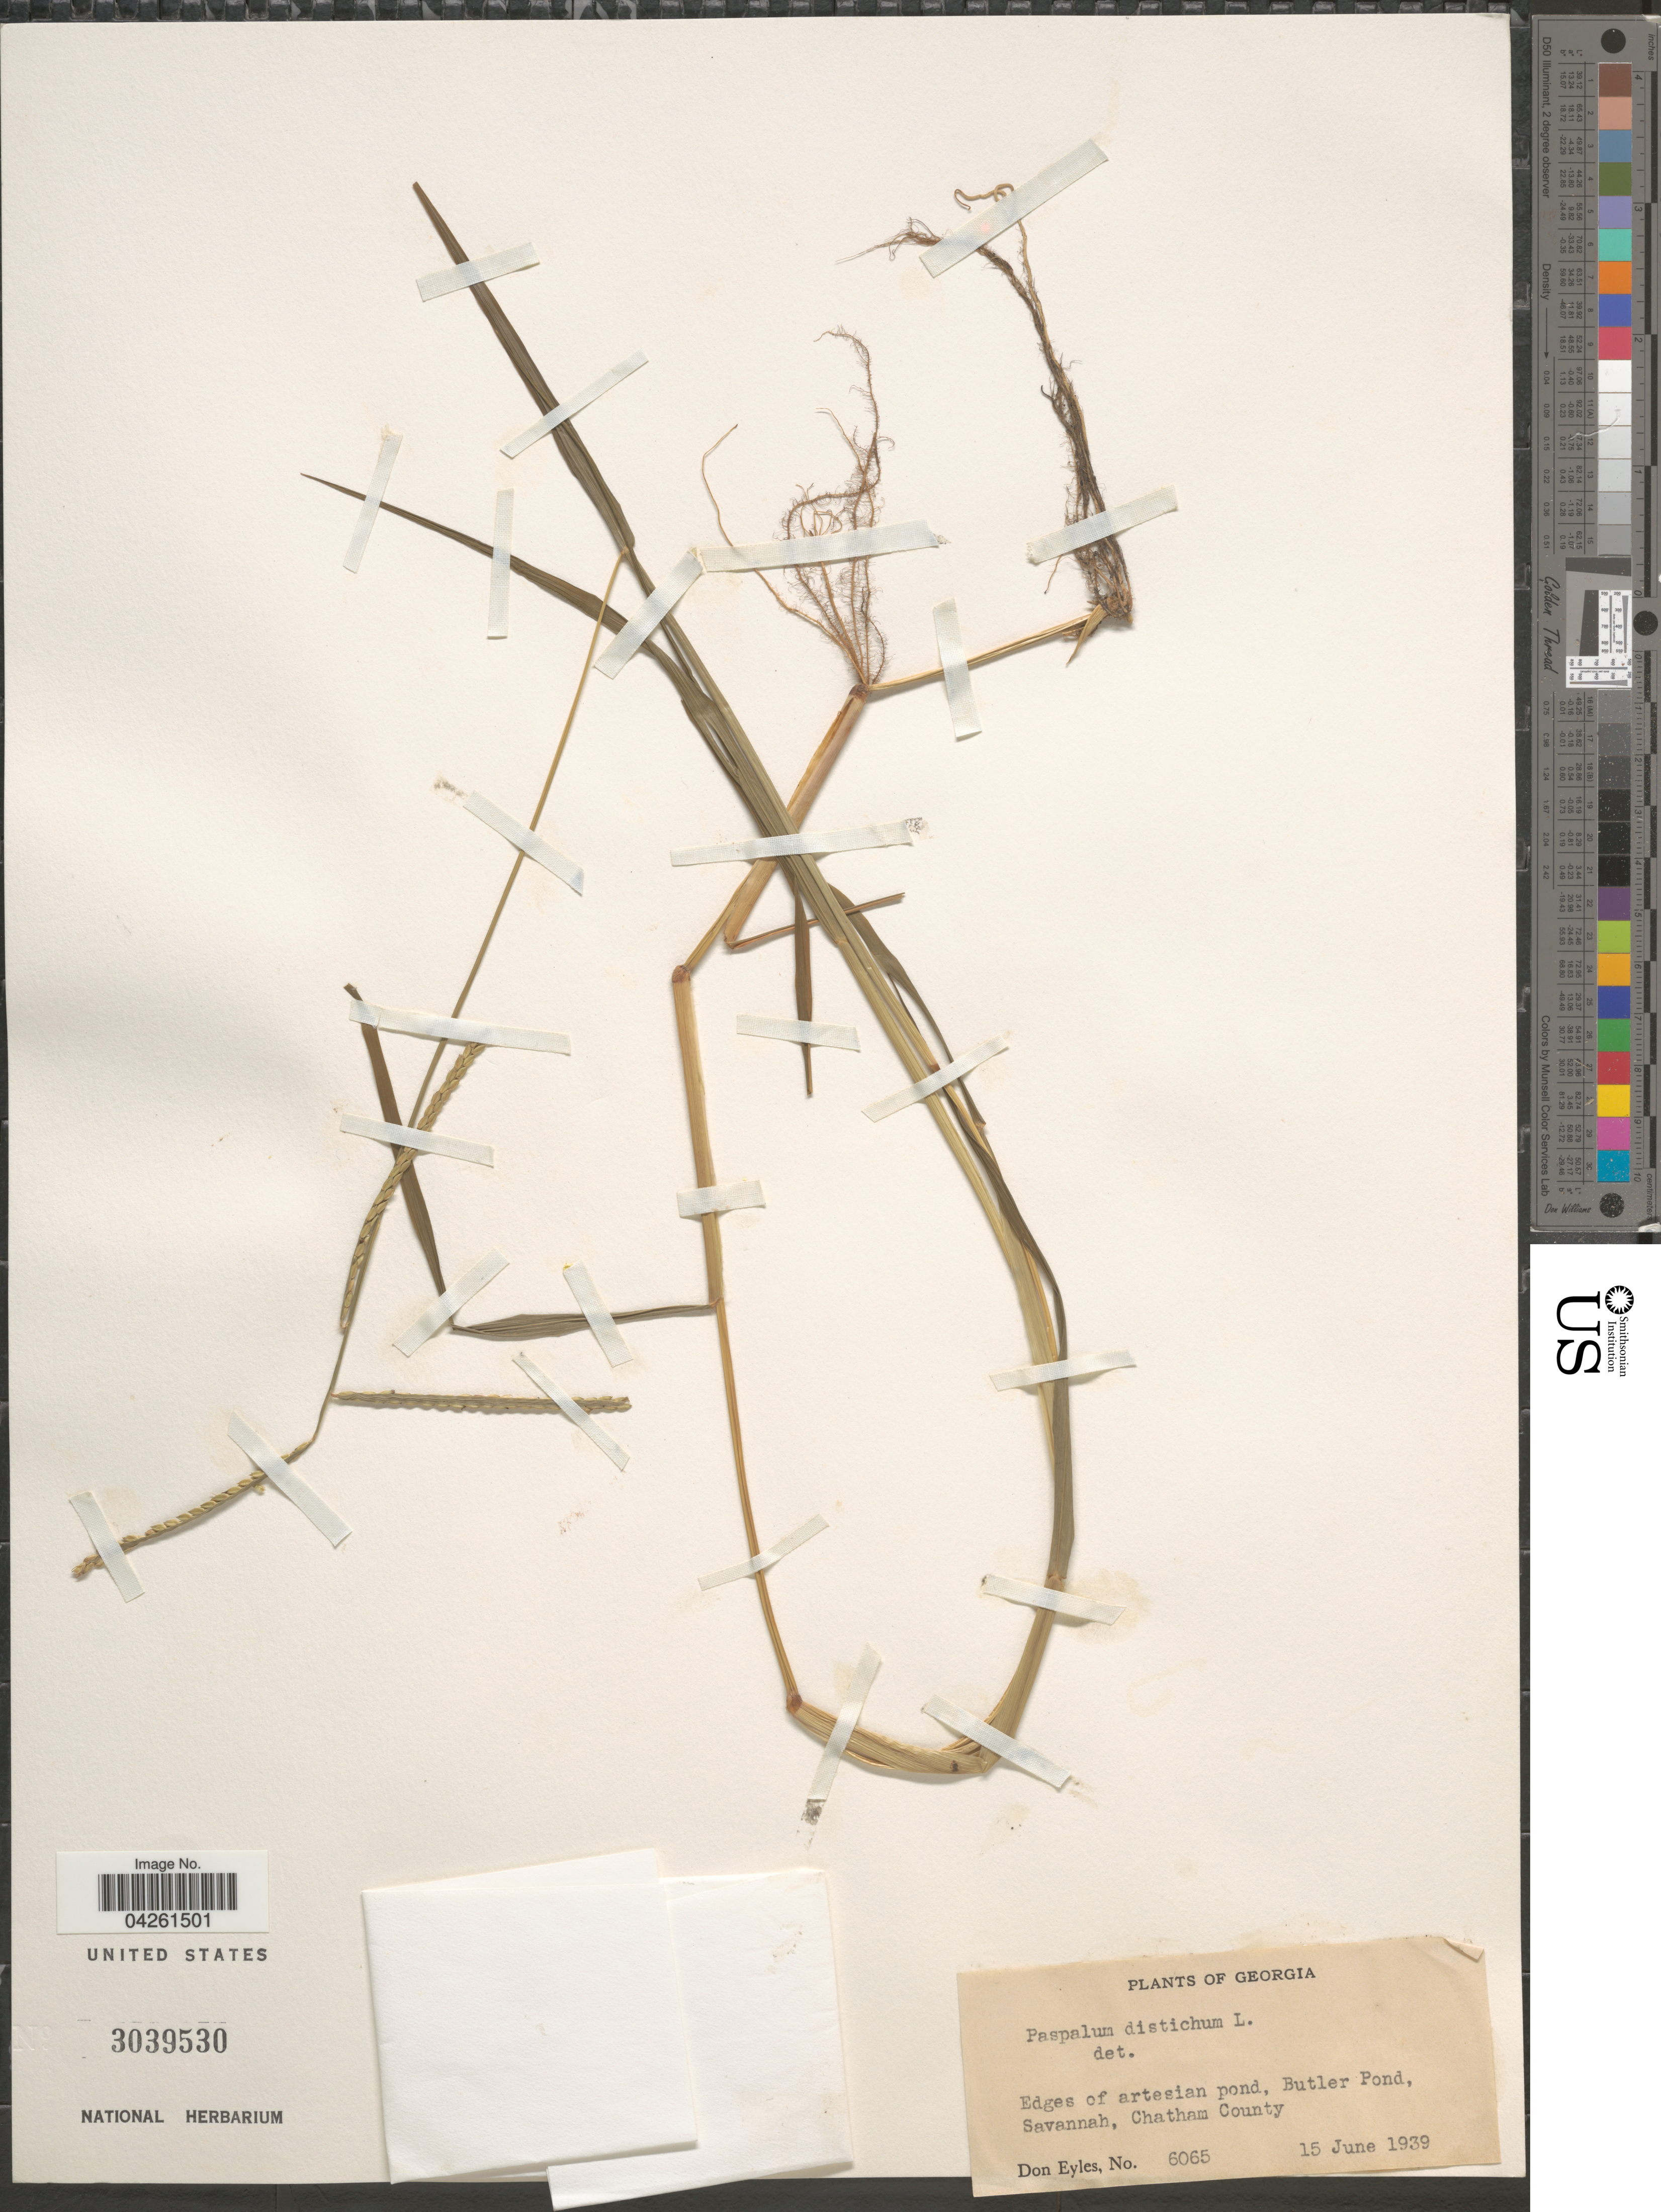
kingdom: Plantae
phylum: Tracheophyta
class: Liliopsida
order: Poales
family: Poaceae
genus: Paspalum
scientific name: Paspalum dissectum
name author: (L.) L.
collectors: D. Eyles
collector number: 6065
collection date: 1939-06-15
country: United States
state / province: Georgia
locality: Edges of artesian pond, Butler Pond, Savannah, Chatham County.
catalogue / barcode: US 3039530